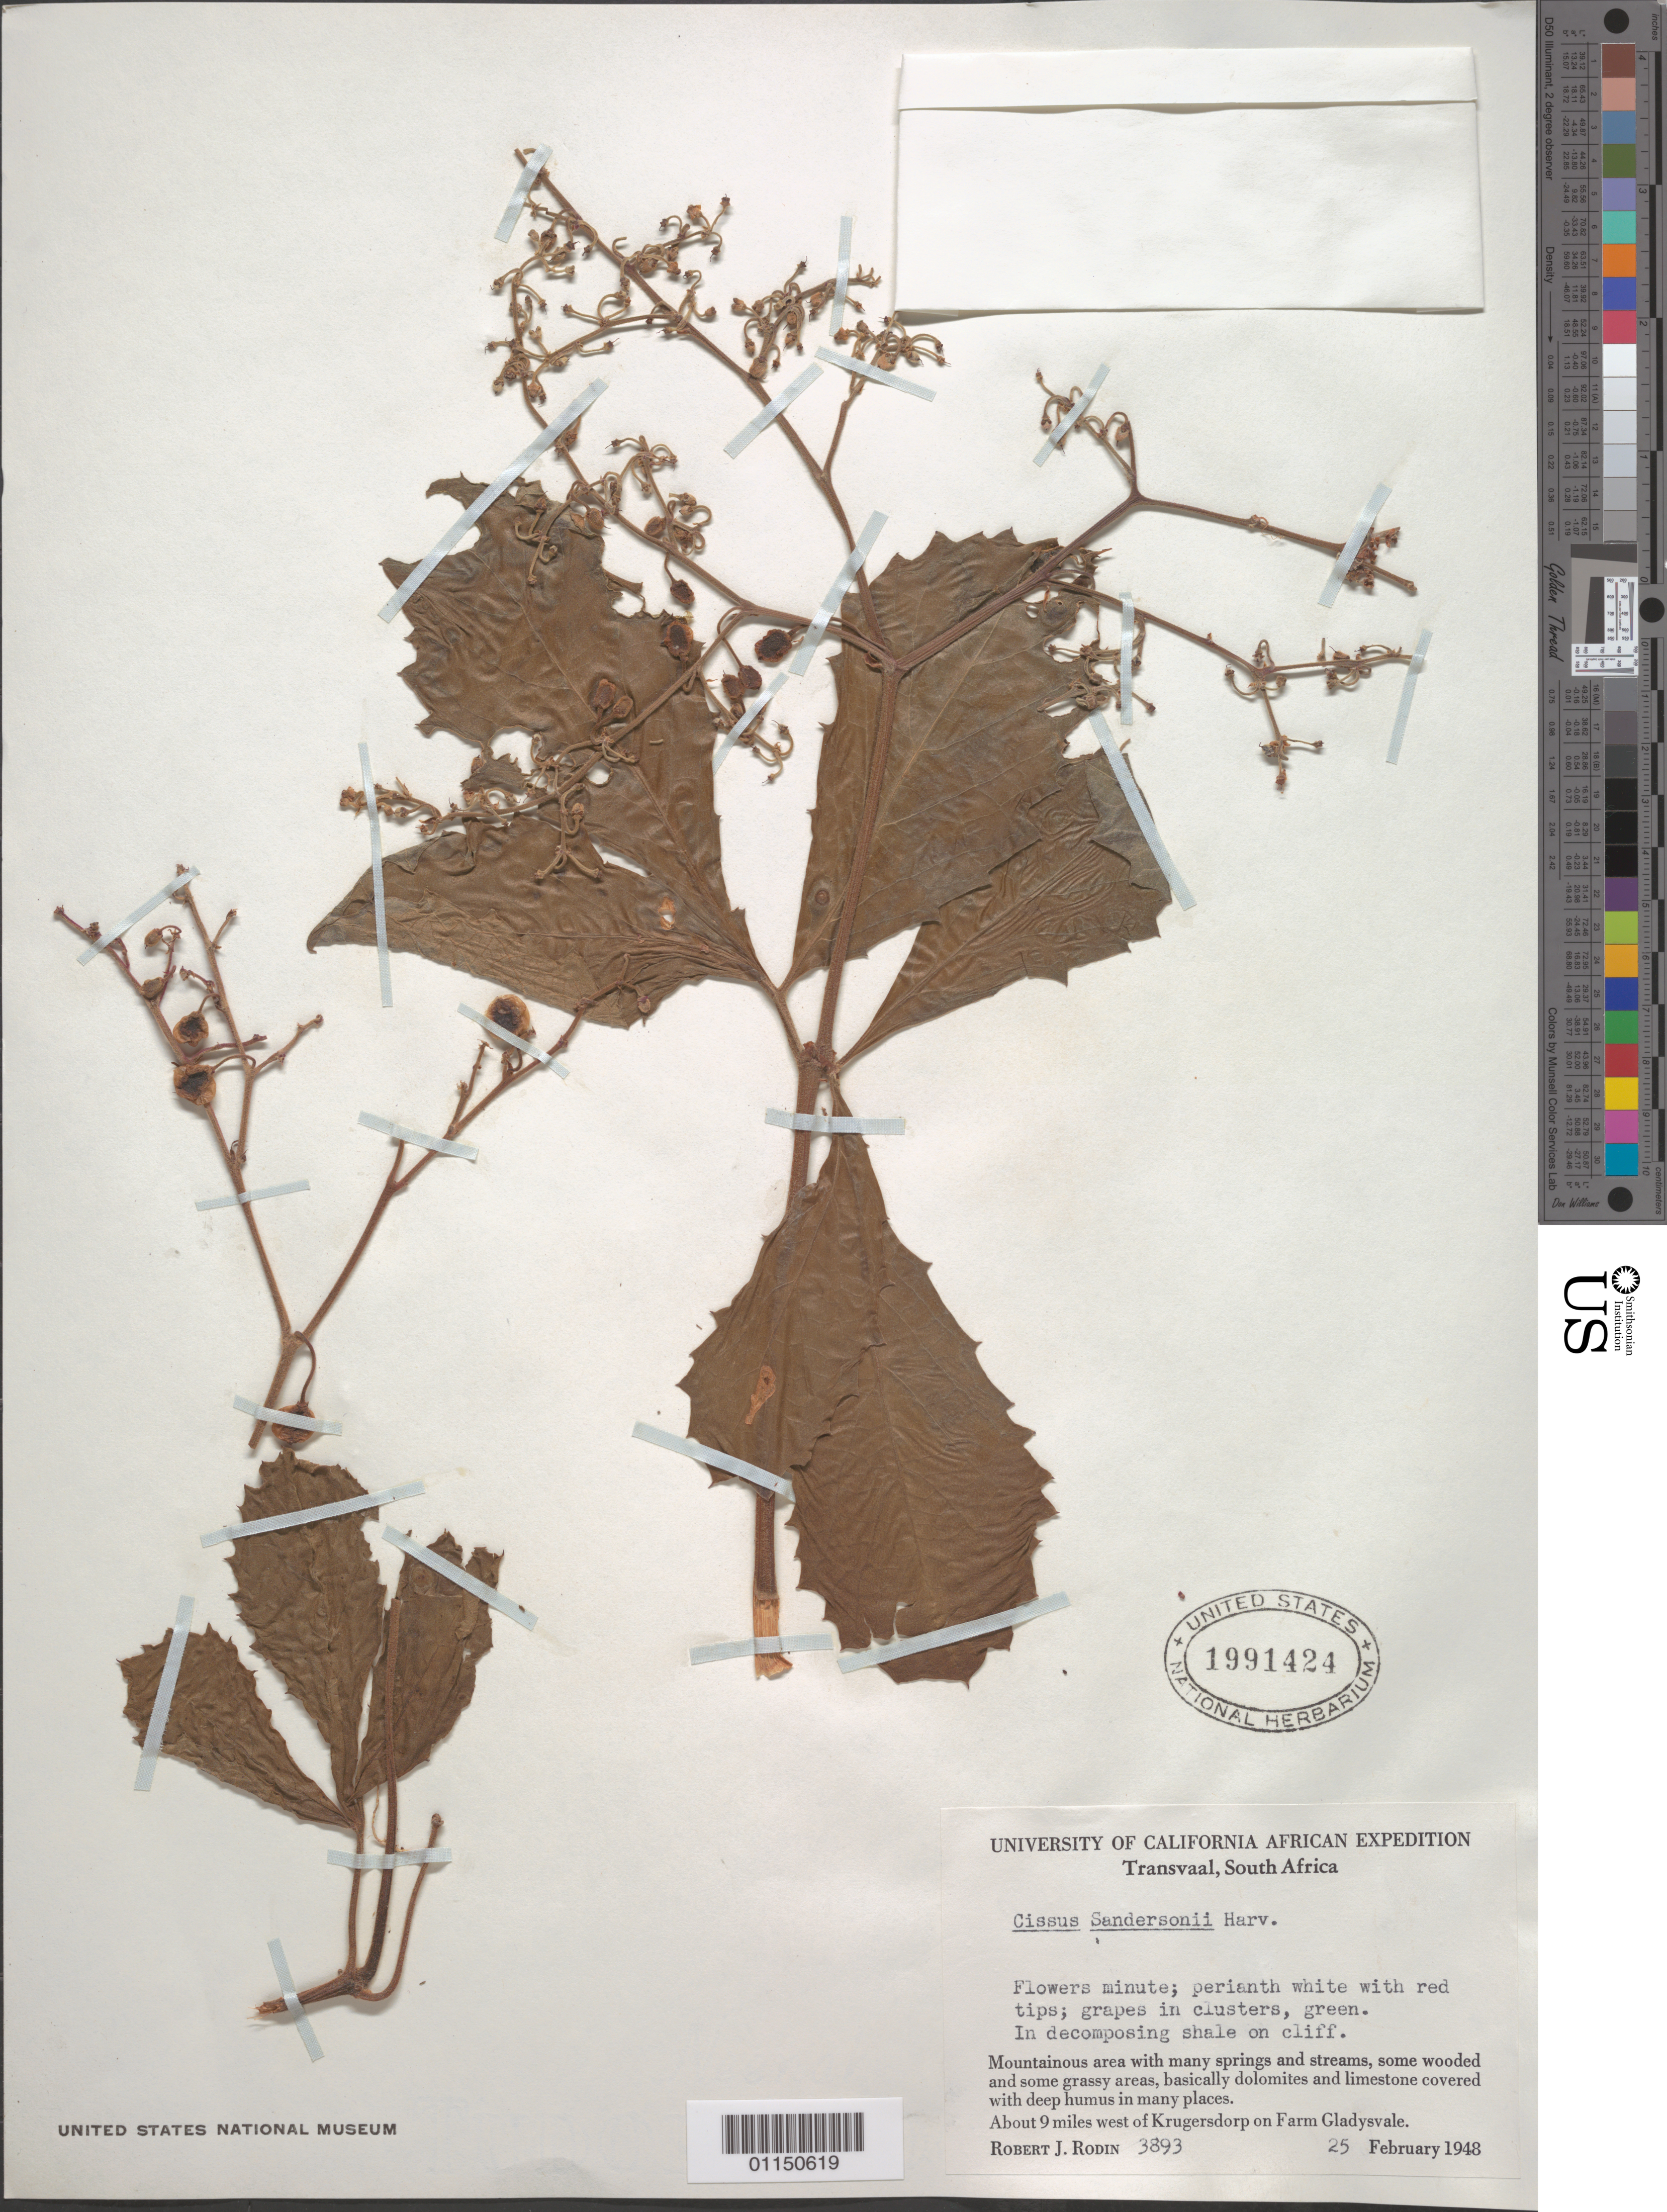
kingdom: Plantae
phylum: Tracheophyta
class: Magnoliopsida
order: Vitales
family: Vitaceae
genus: Cyphostemma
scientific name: Cyphostemma sandersonii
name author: (Harv.) Desc.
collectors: R. J. Rodin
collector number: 3893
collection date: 1948-02-25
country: South Africa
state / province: Gauteng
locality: About 9 mi W of Krugersdorp on Farm Gladysvale. Transvaal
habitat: In decomposing shale on cliff.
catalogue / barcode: US 1991424